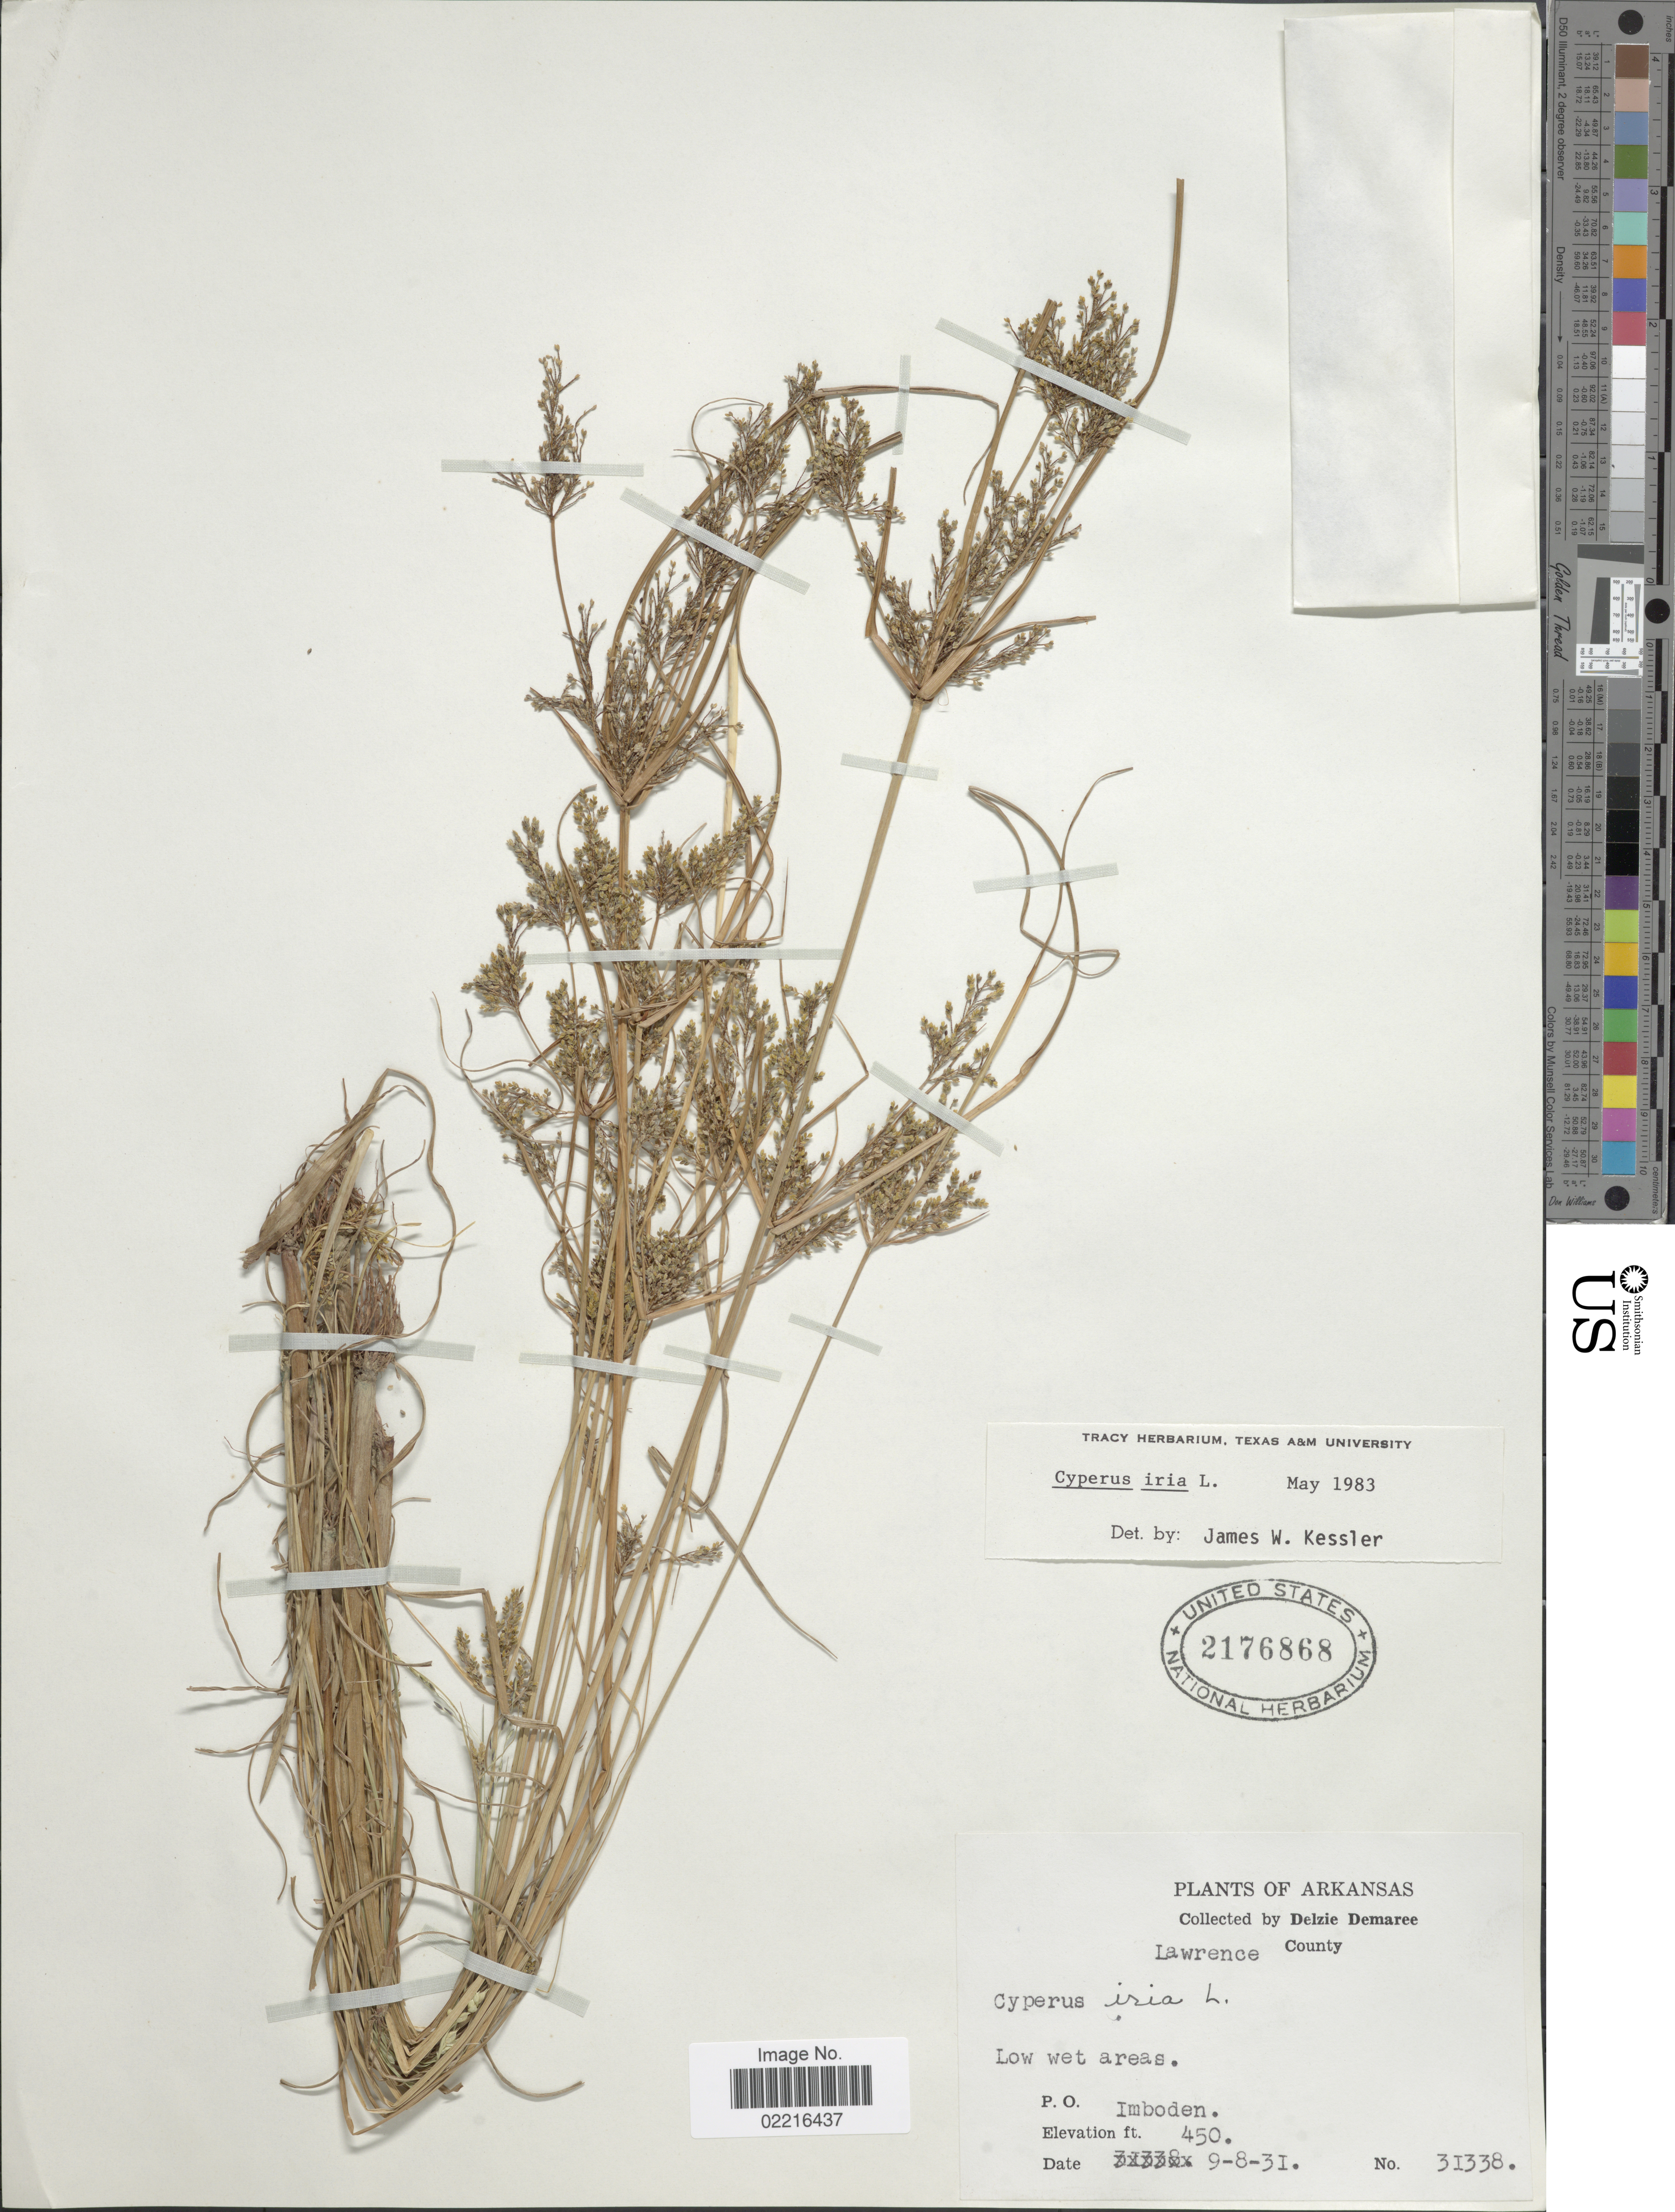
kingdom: Plantae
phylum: Tracheophyta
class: Liliopsida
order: Poales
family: Cyperaceae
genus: Cyperus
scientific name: Cyperus iria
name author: L.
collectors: D. Demaree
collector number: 31338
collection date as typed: Transcribed d/m/y: 8/9/31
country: United States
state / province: Arkansas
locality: Lawrence County, P.O. Imboden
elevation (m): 137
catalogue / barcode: US 2176868